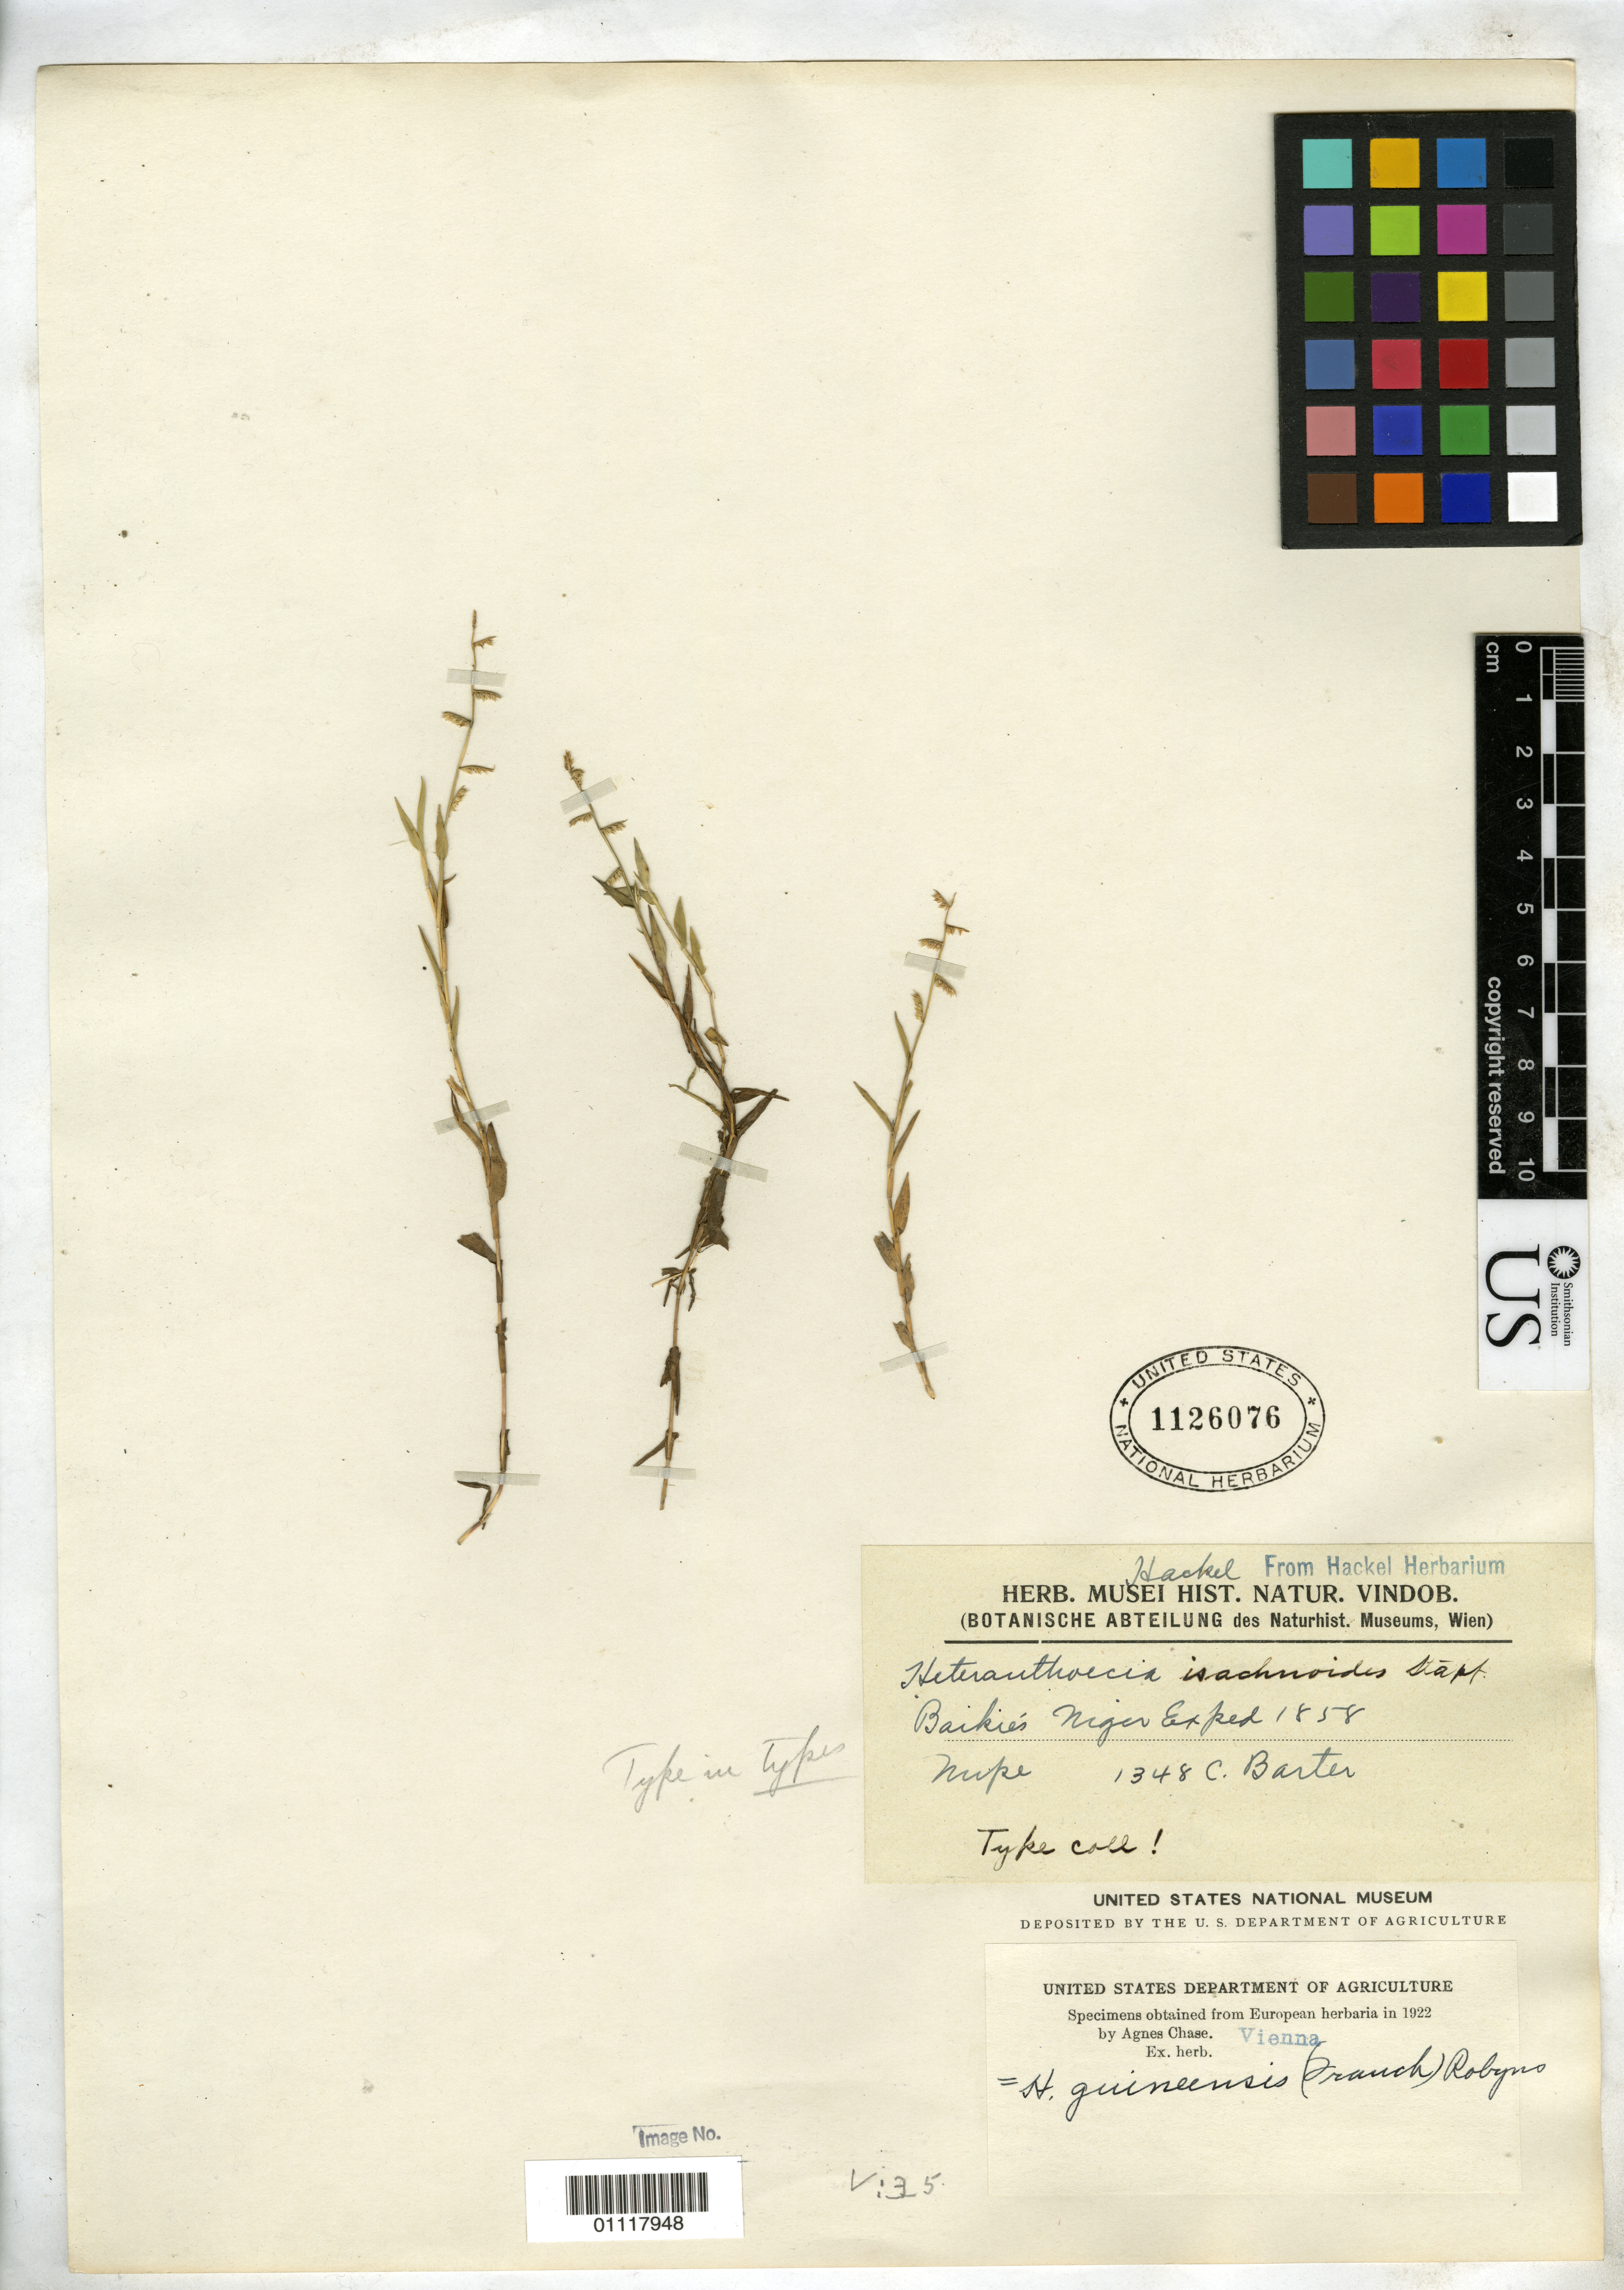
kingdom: Plantae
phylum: Tracheophyta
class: Liliopsida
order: Poales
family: Poaceae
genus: Heteranthoecia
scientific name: Heteranthoecia isachnoides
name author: Stapf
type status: Syntype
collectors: C. Barter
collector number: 1348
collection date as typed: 1858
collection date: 1858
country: Nigeria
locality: Nupe.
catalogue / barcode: US 1126076